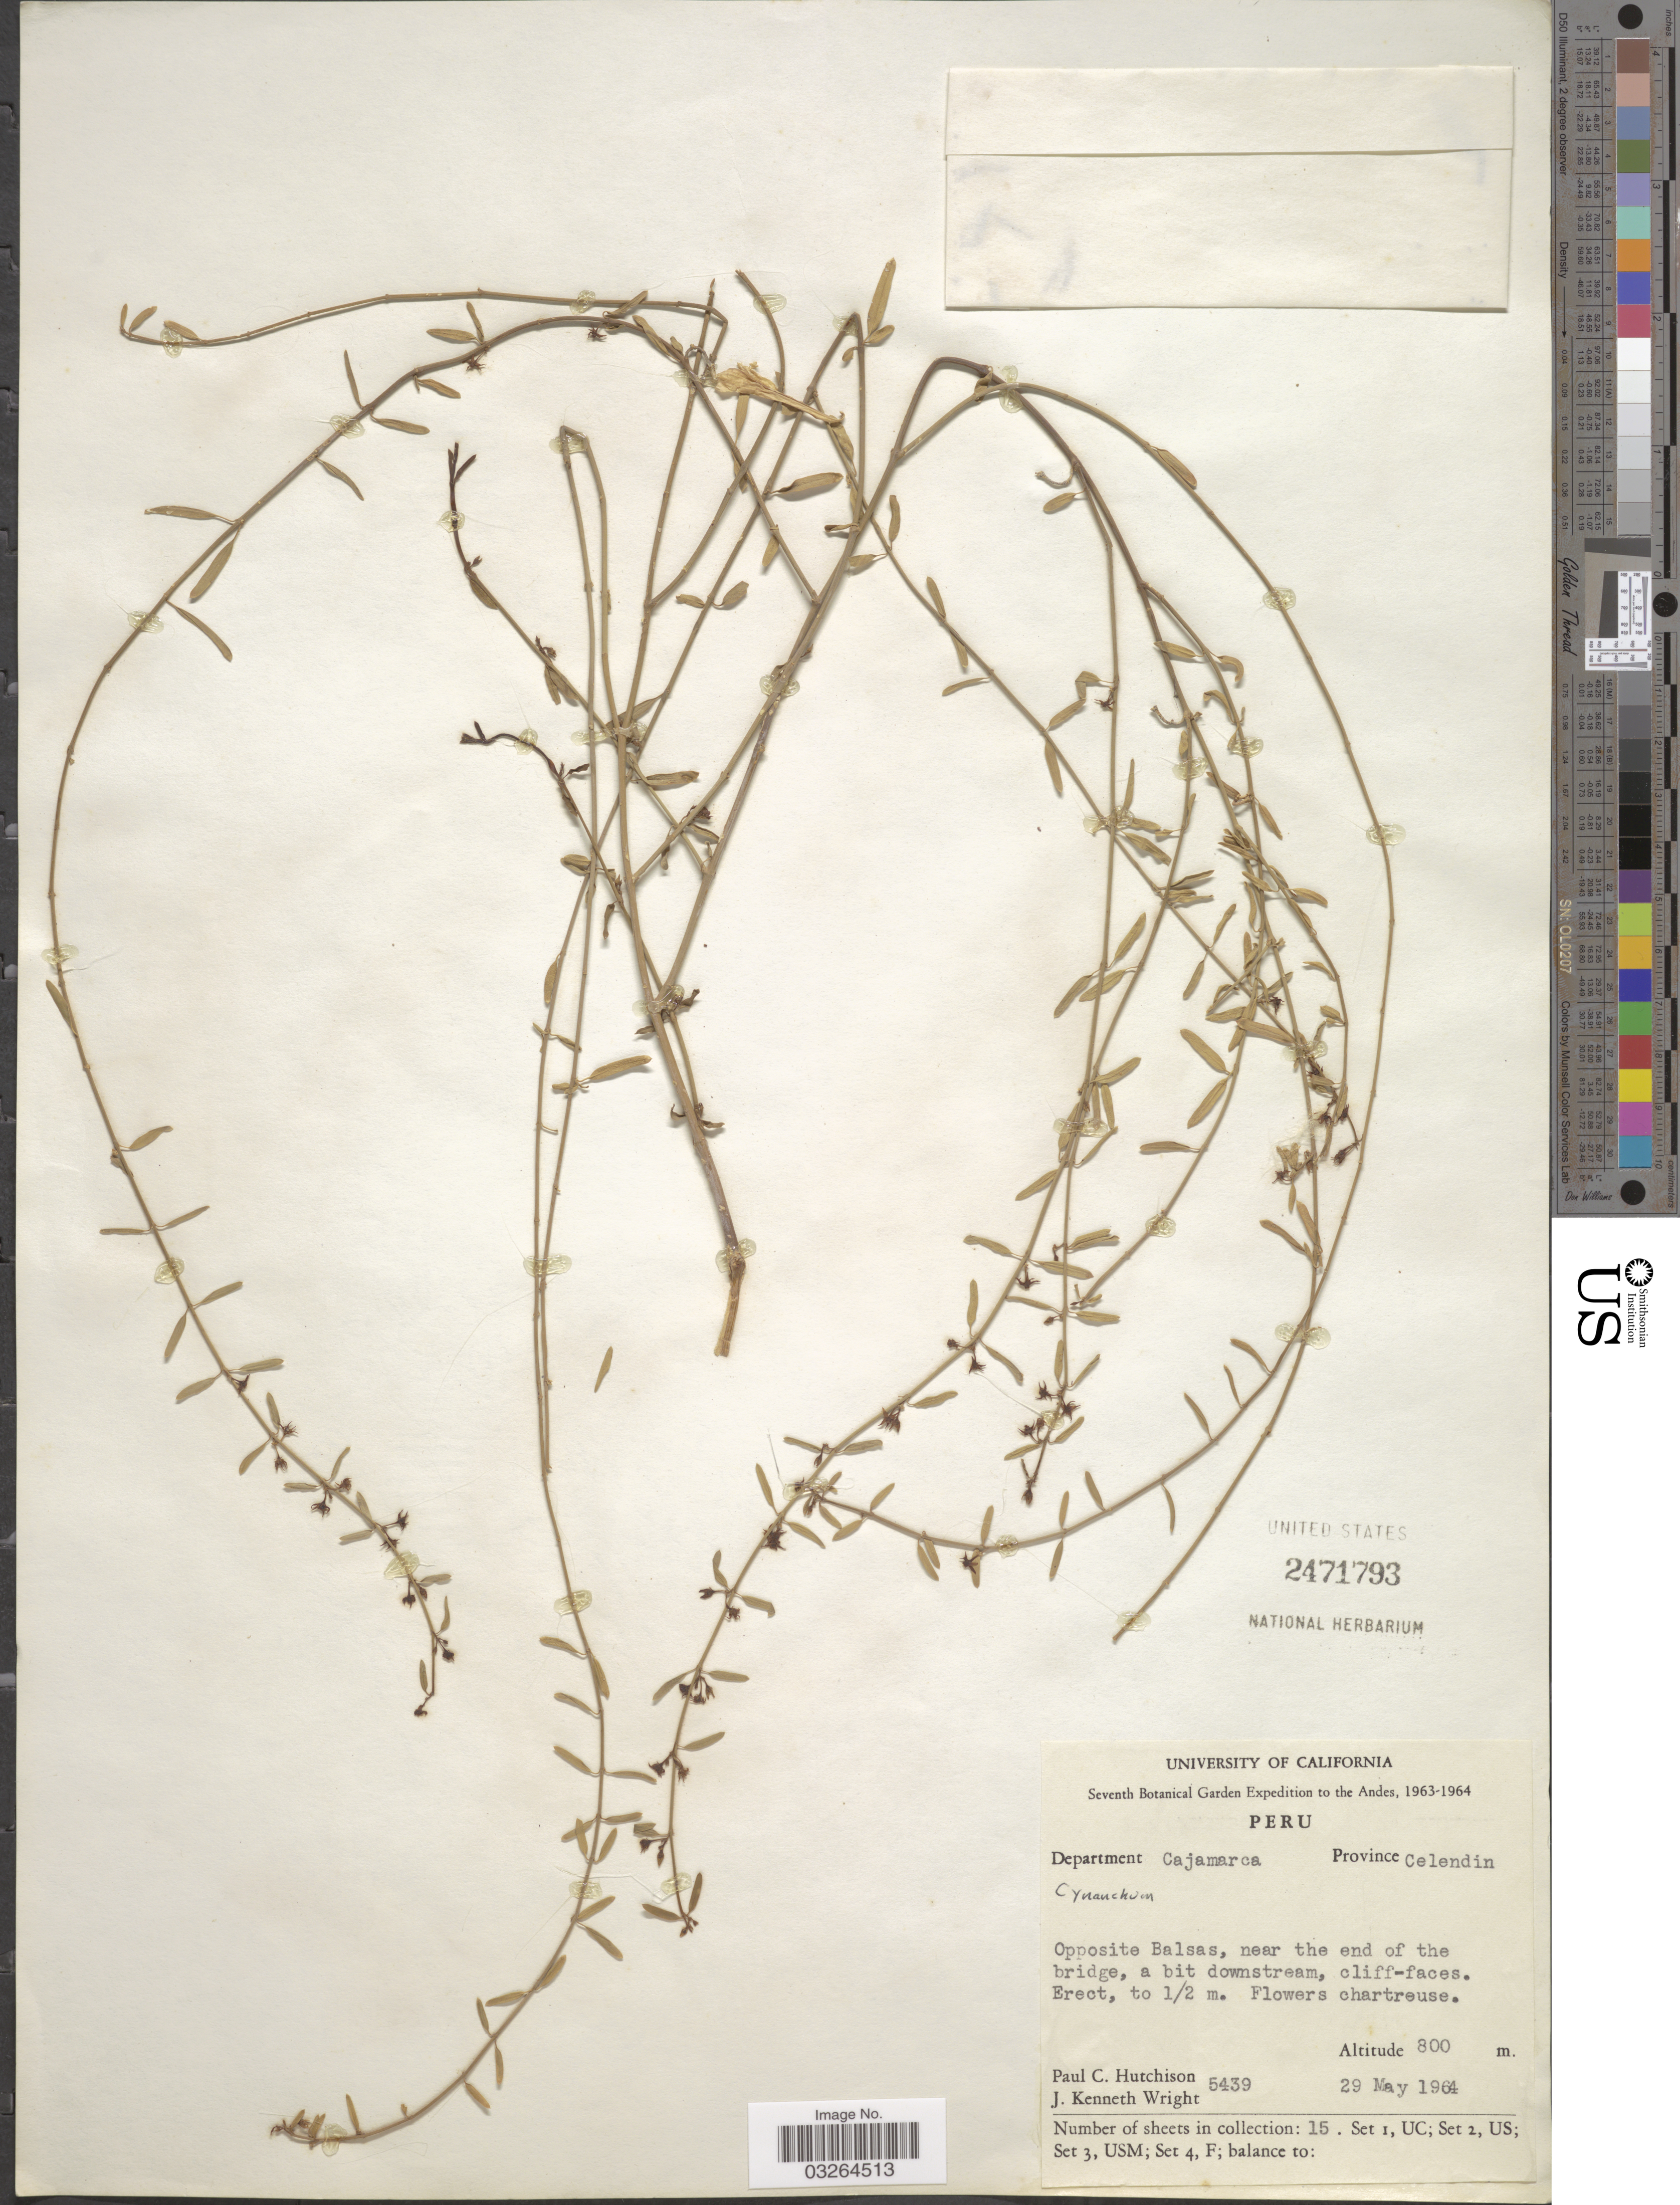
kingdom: Plantae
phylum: Tracheophyta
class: Magnoliopsida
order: Gentianales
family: Apocynaceae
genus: Cynanchum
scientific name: Cynanchum sp.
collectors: P. C. Hutchison & J. K. Wright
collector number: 5439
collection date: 1964-05-29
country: Peru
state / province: Cajamarca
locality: Department Cajamarca. Province Celendin. Opposite Balsas, near the end of the bridge, a bit downstream, cliff-faces.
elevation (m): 800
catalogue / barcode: US 2471793